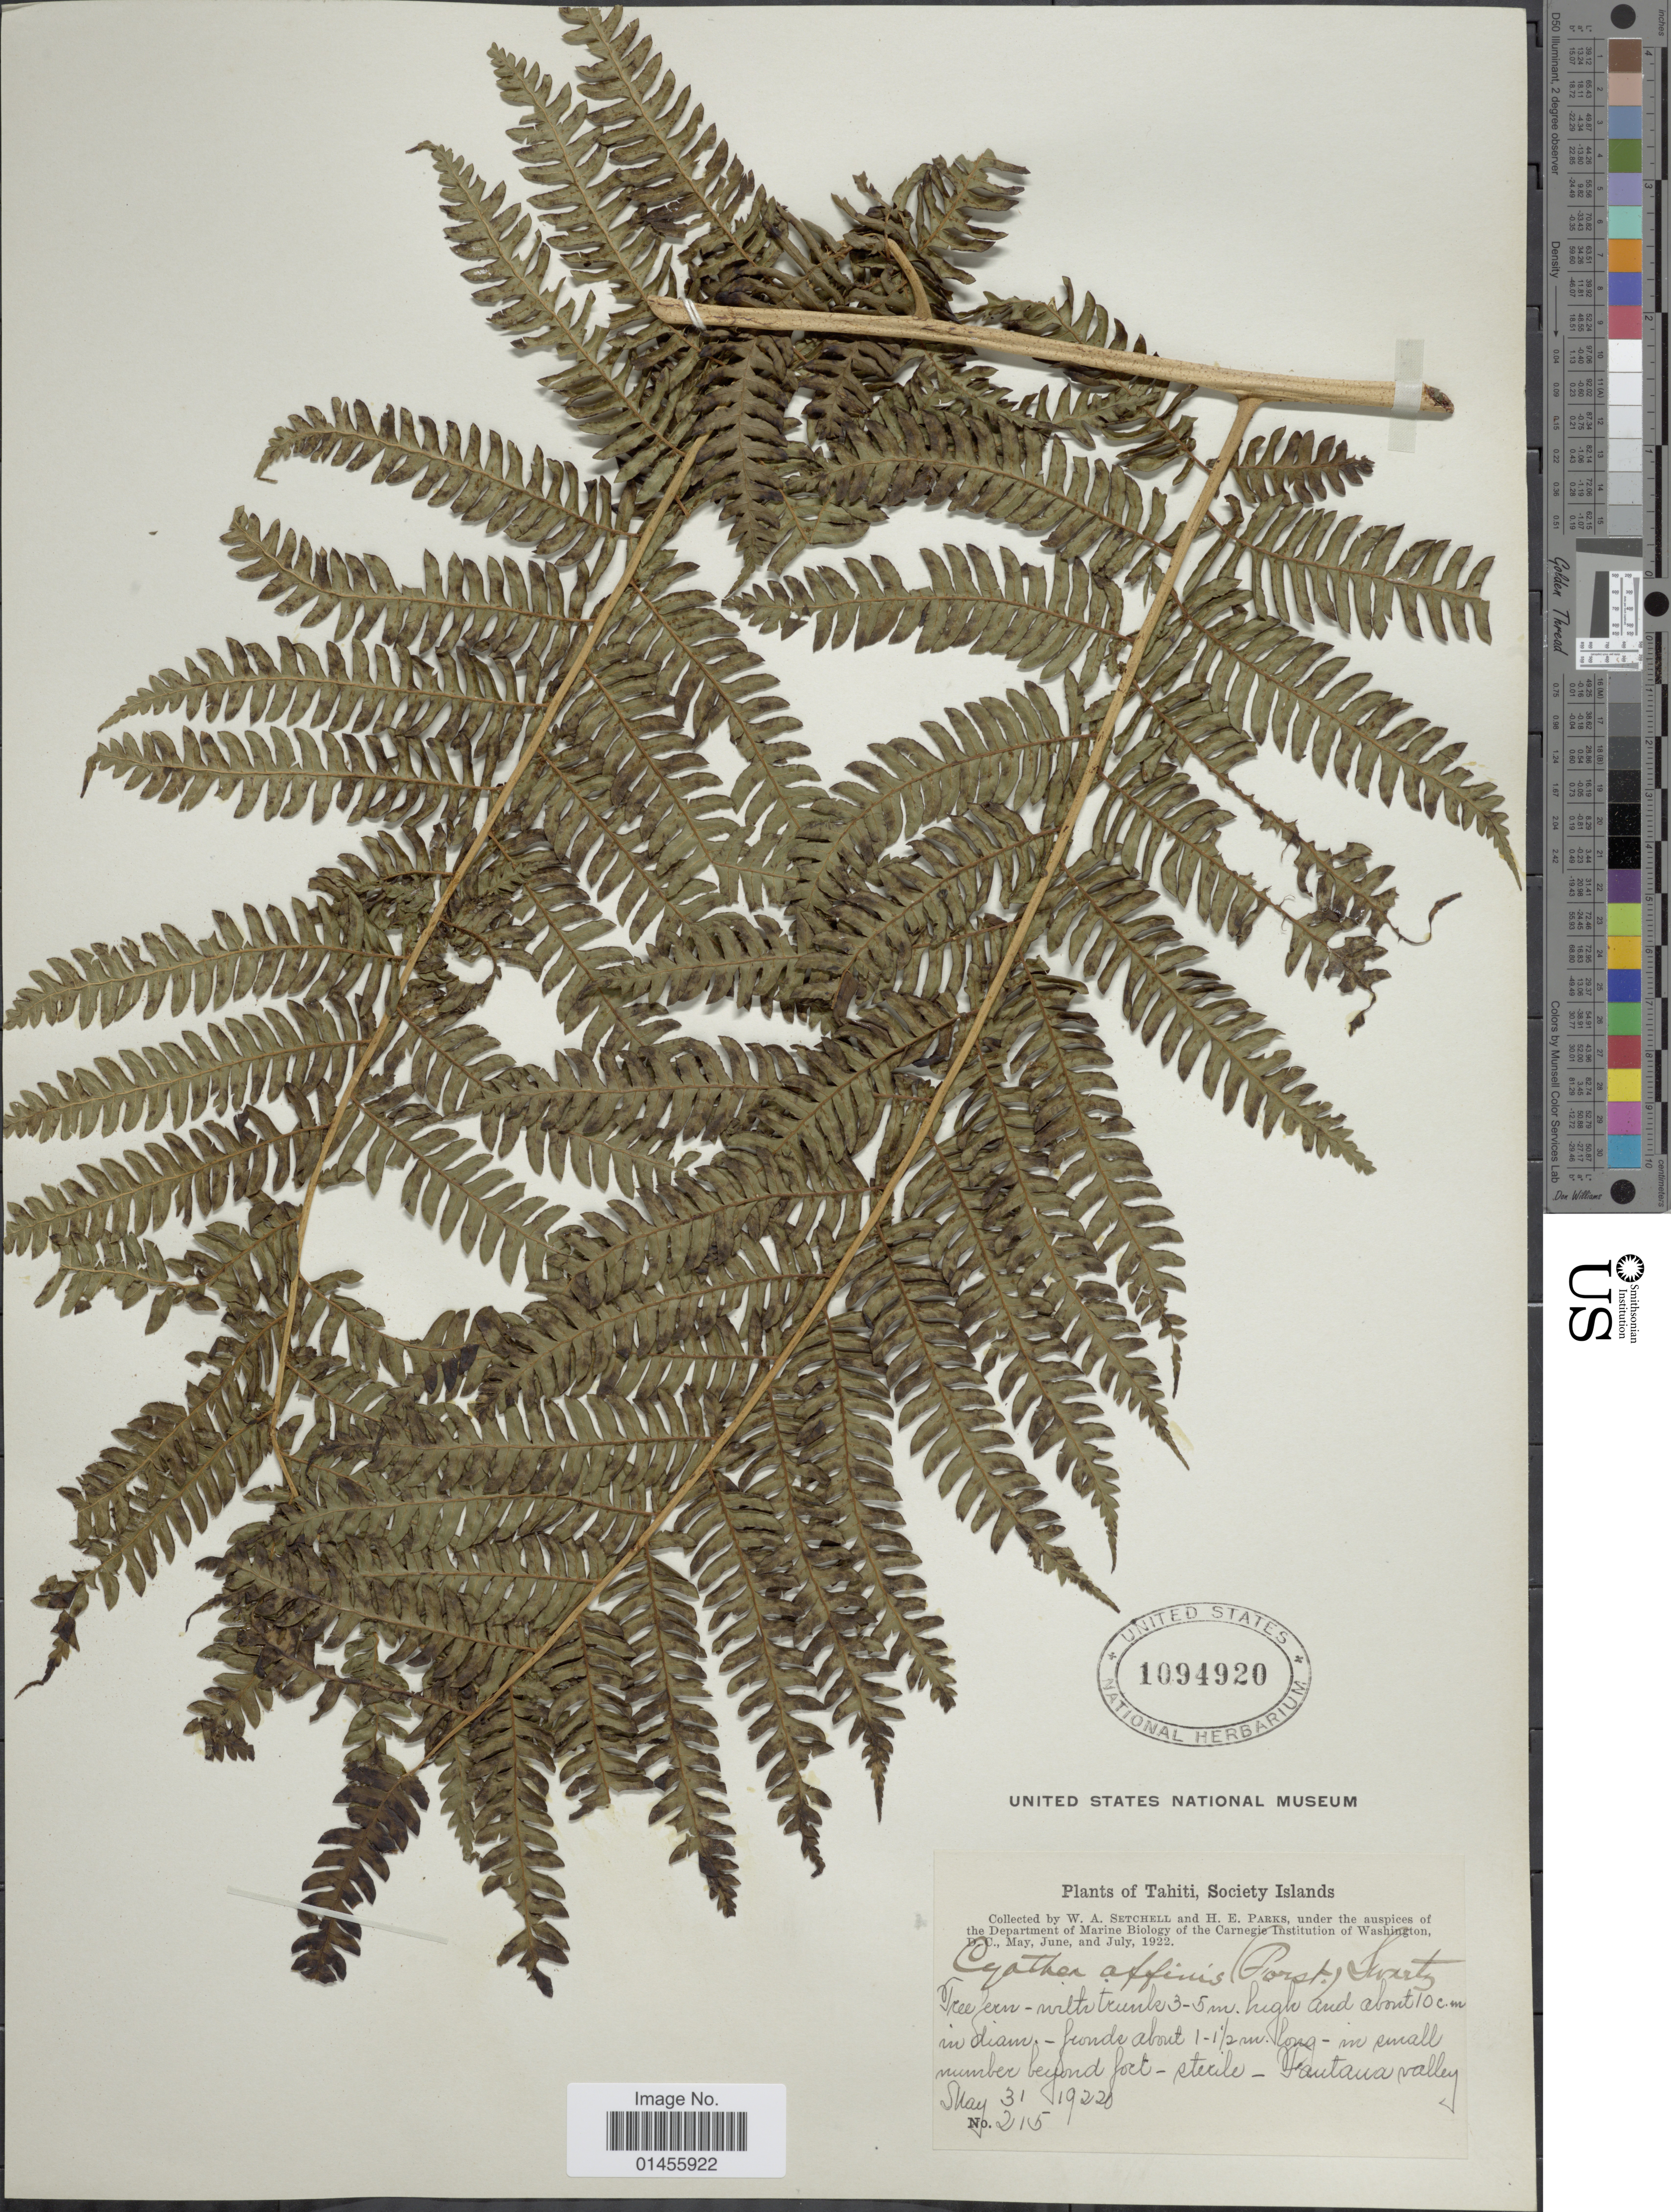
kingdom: Plantae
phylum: Tracheophyta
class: Polypodiopsida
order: Cyatheales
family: Cyatheaceae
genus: Alsophila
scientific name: Alsophila tahitensis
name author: Brack. in Wilkes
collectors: W. Setchell & H. E. Parks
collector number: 215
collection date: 1922-05-31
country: French Polynesia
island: Tahiti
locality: Tahiti, Society Island. Fautau Valley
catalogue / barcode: US 1094920